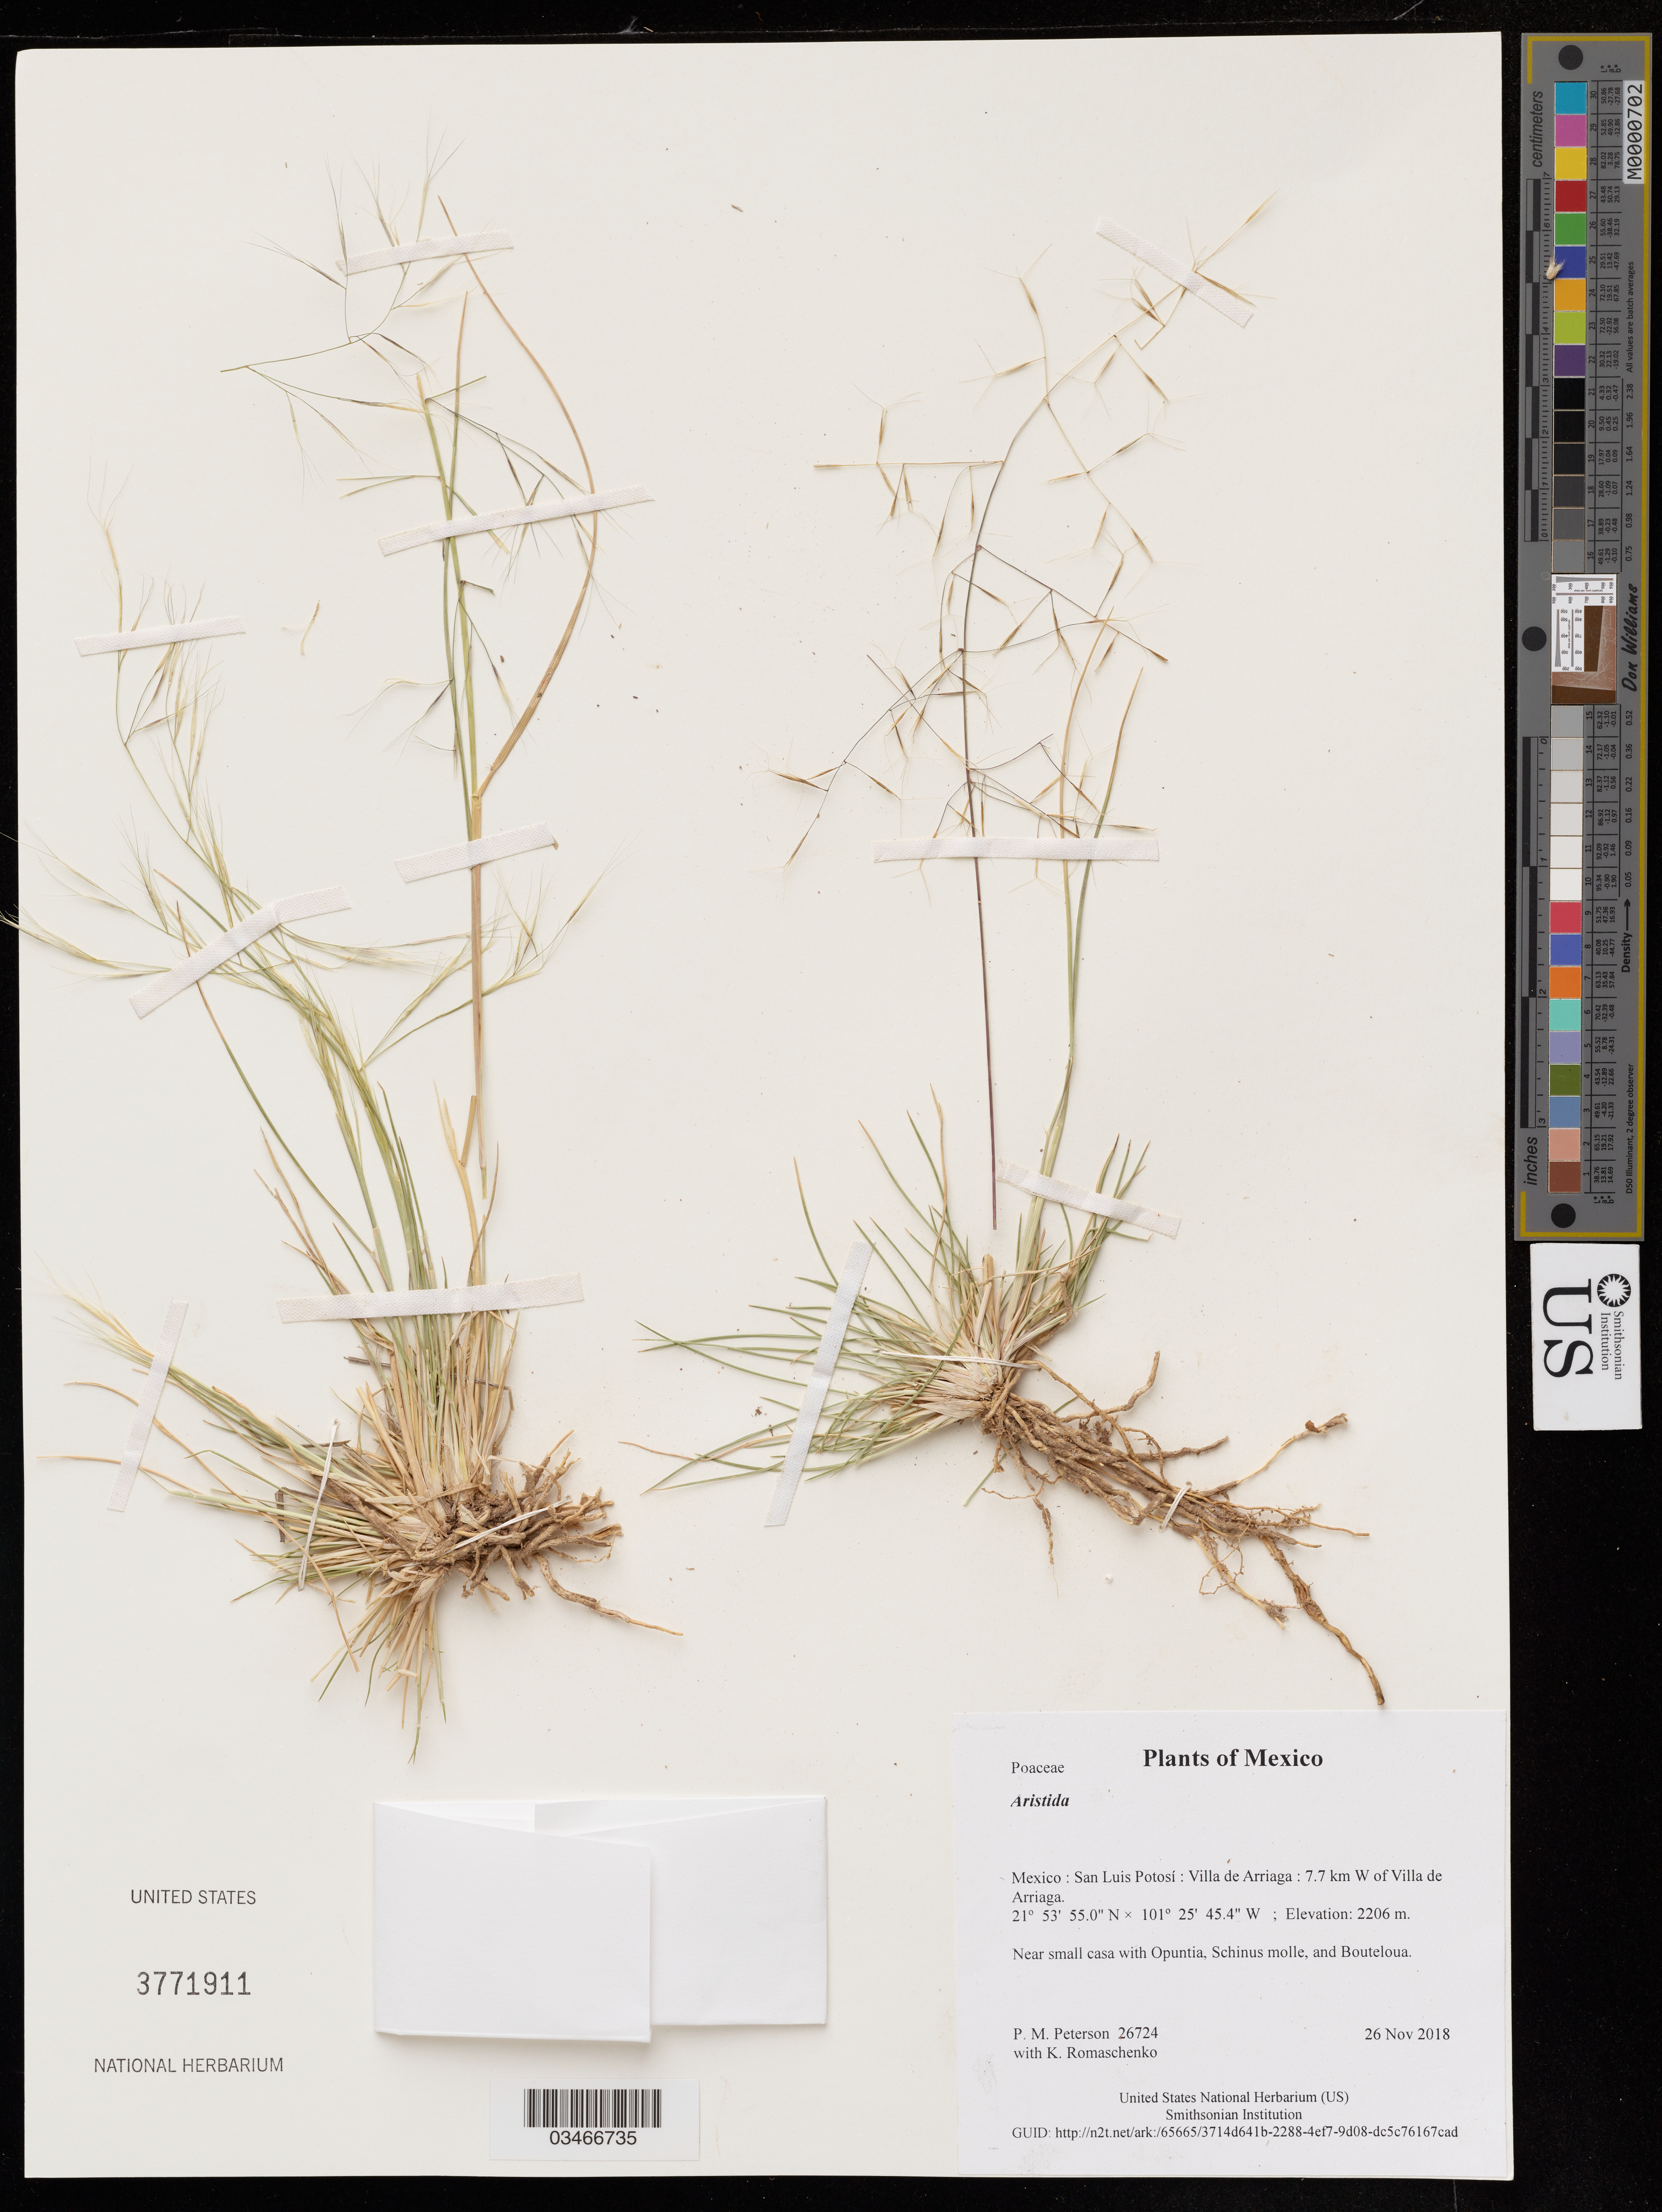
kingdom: Plantae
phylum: Tracheophyta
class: Liliopsida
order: Poales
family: Poaceae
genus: Aristida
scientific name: Aristida sp.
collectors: P. M. Peterson & K. Romaschenko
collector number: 26724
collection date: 2018-11-26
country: Mexico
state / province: San Luis Potosí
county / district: Villa de Arriaga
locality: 7.7 km W of Villa de Arriaga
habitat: Near small casa with Opuntia, Schinus molle, and Bouteloua.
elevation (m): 2206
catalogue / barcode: US 3771911